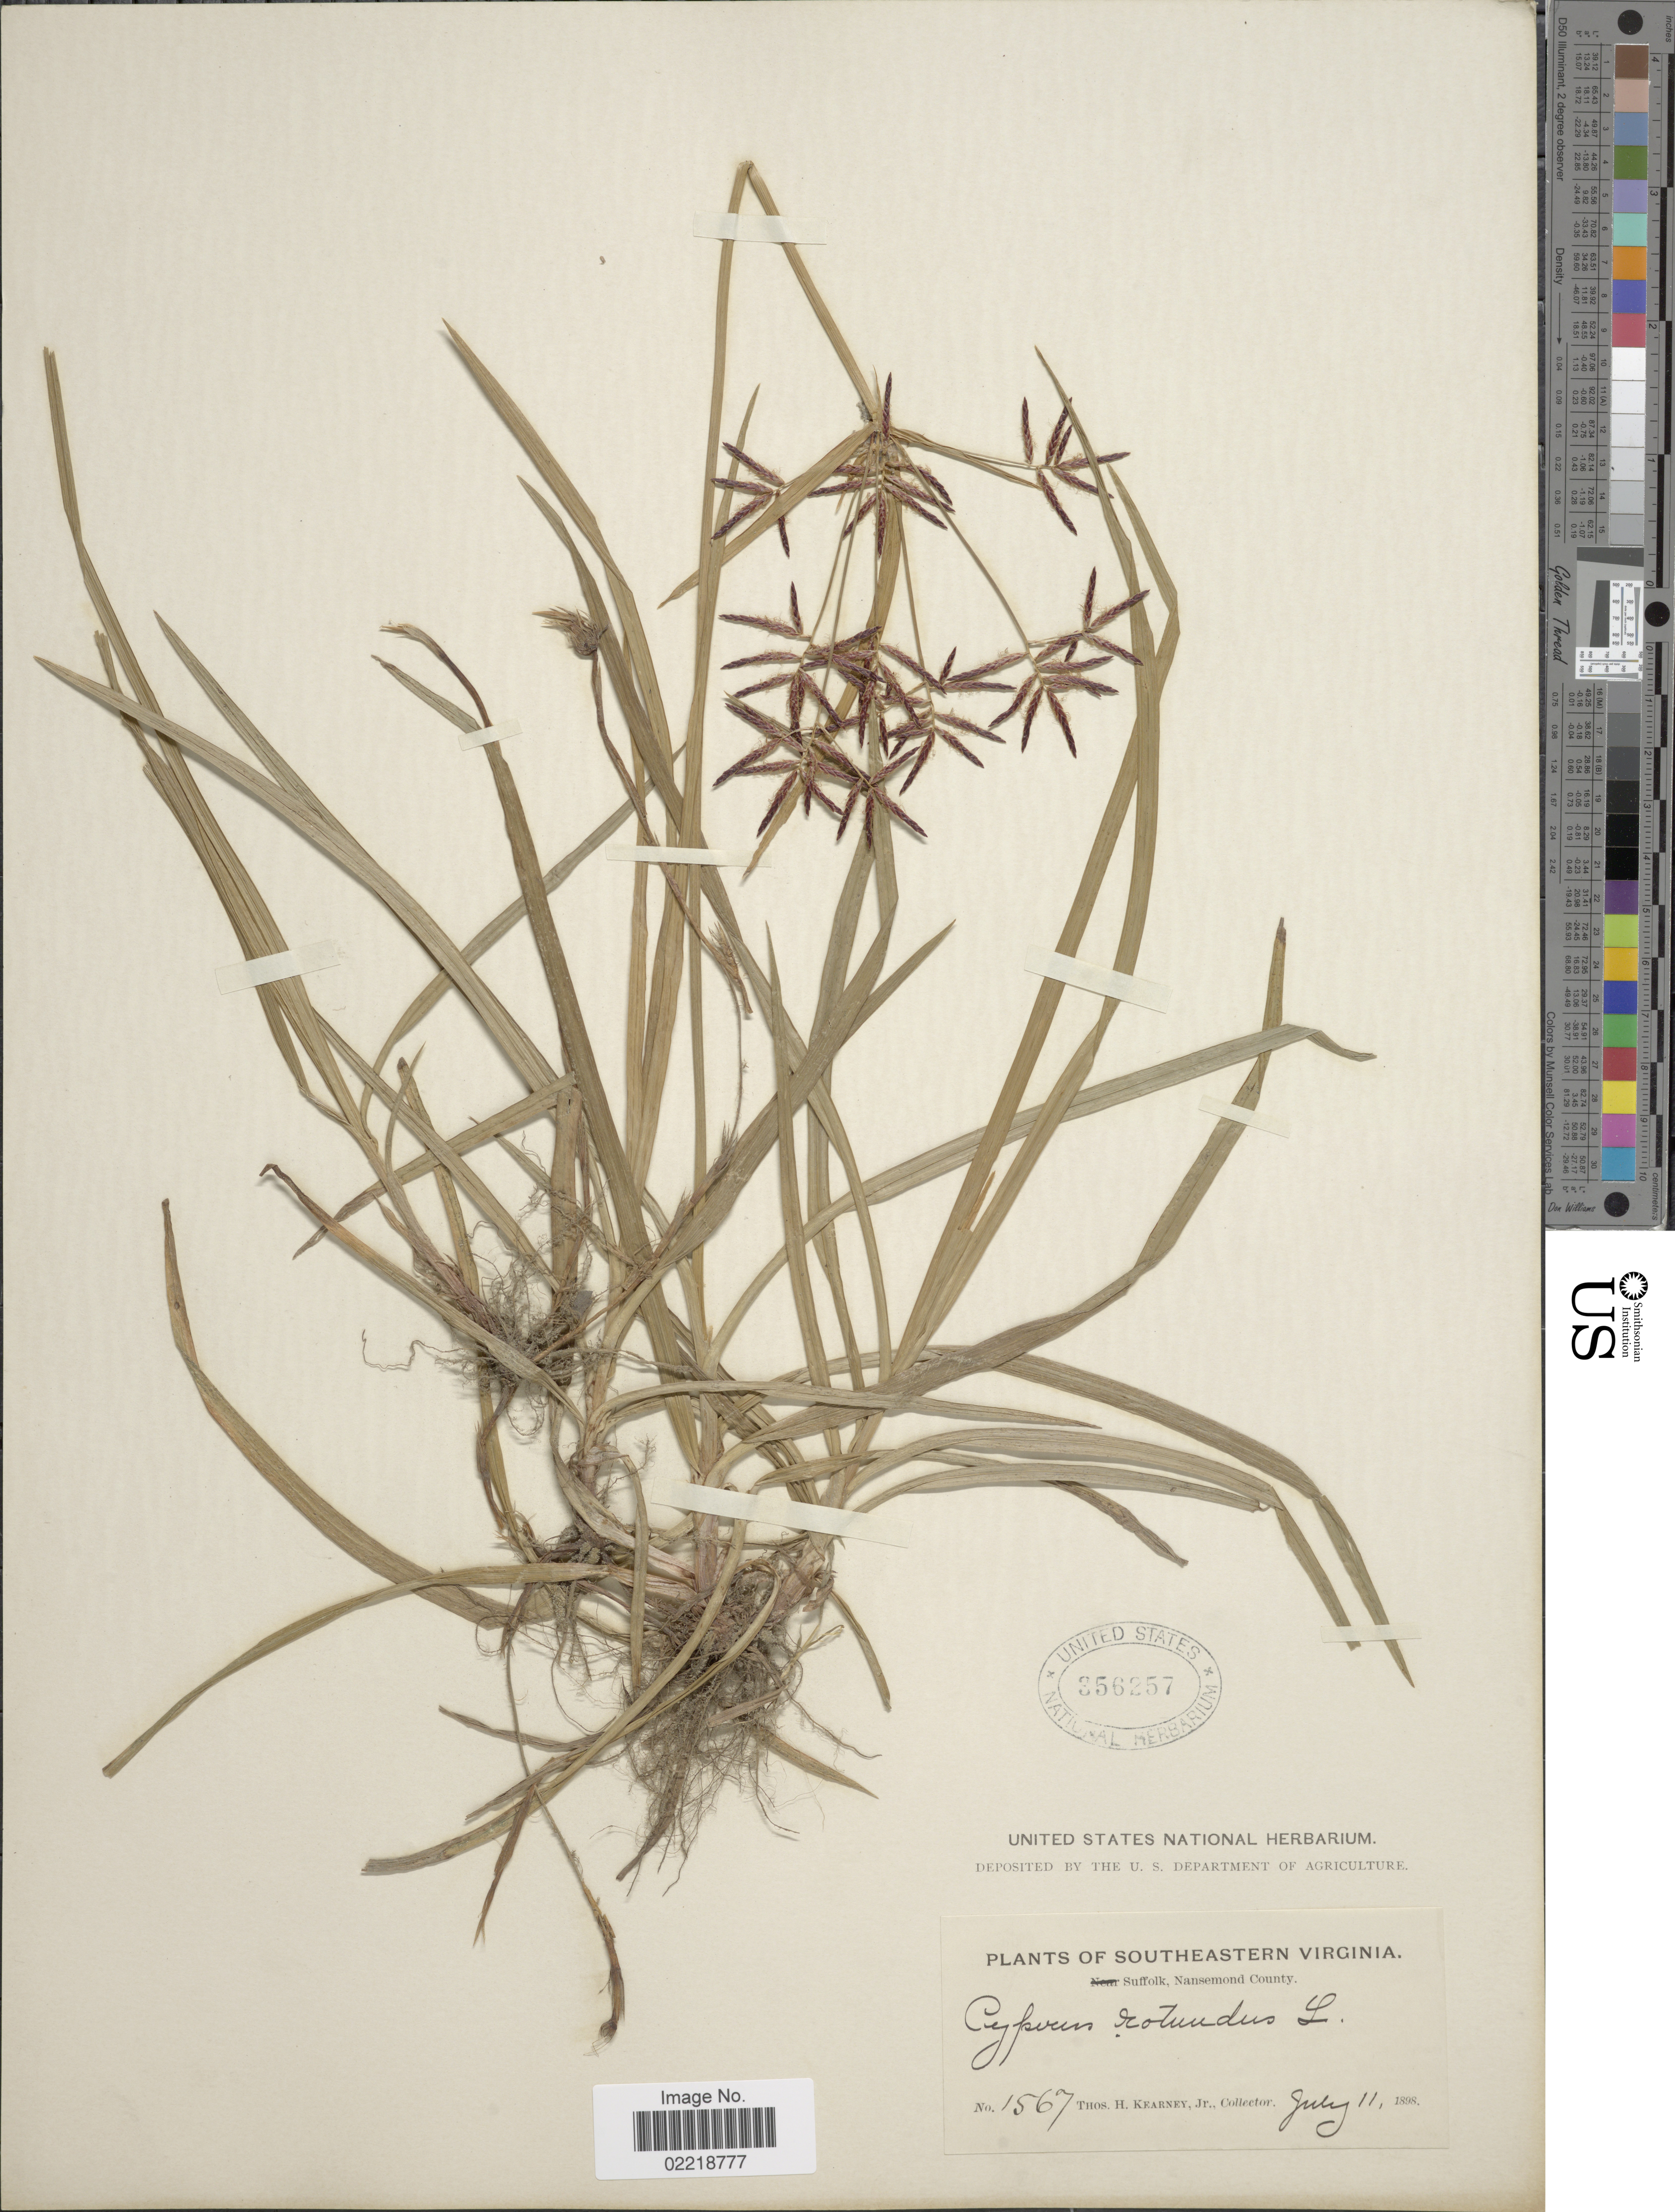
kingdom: Plantae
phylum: Tracheophyta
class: Liliopsida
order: Poales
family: Cyperaceae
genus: Cyperus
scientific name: Cyperus rotundus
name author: L.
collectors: T. H. Kearney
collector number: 1567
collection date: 1898-07-11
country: United States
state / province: Virginia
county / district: City of Suffolk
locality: Southeastern Virginia. Suffolk, Nansemond County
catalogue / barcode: US 356257